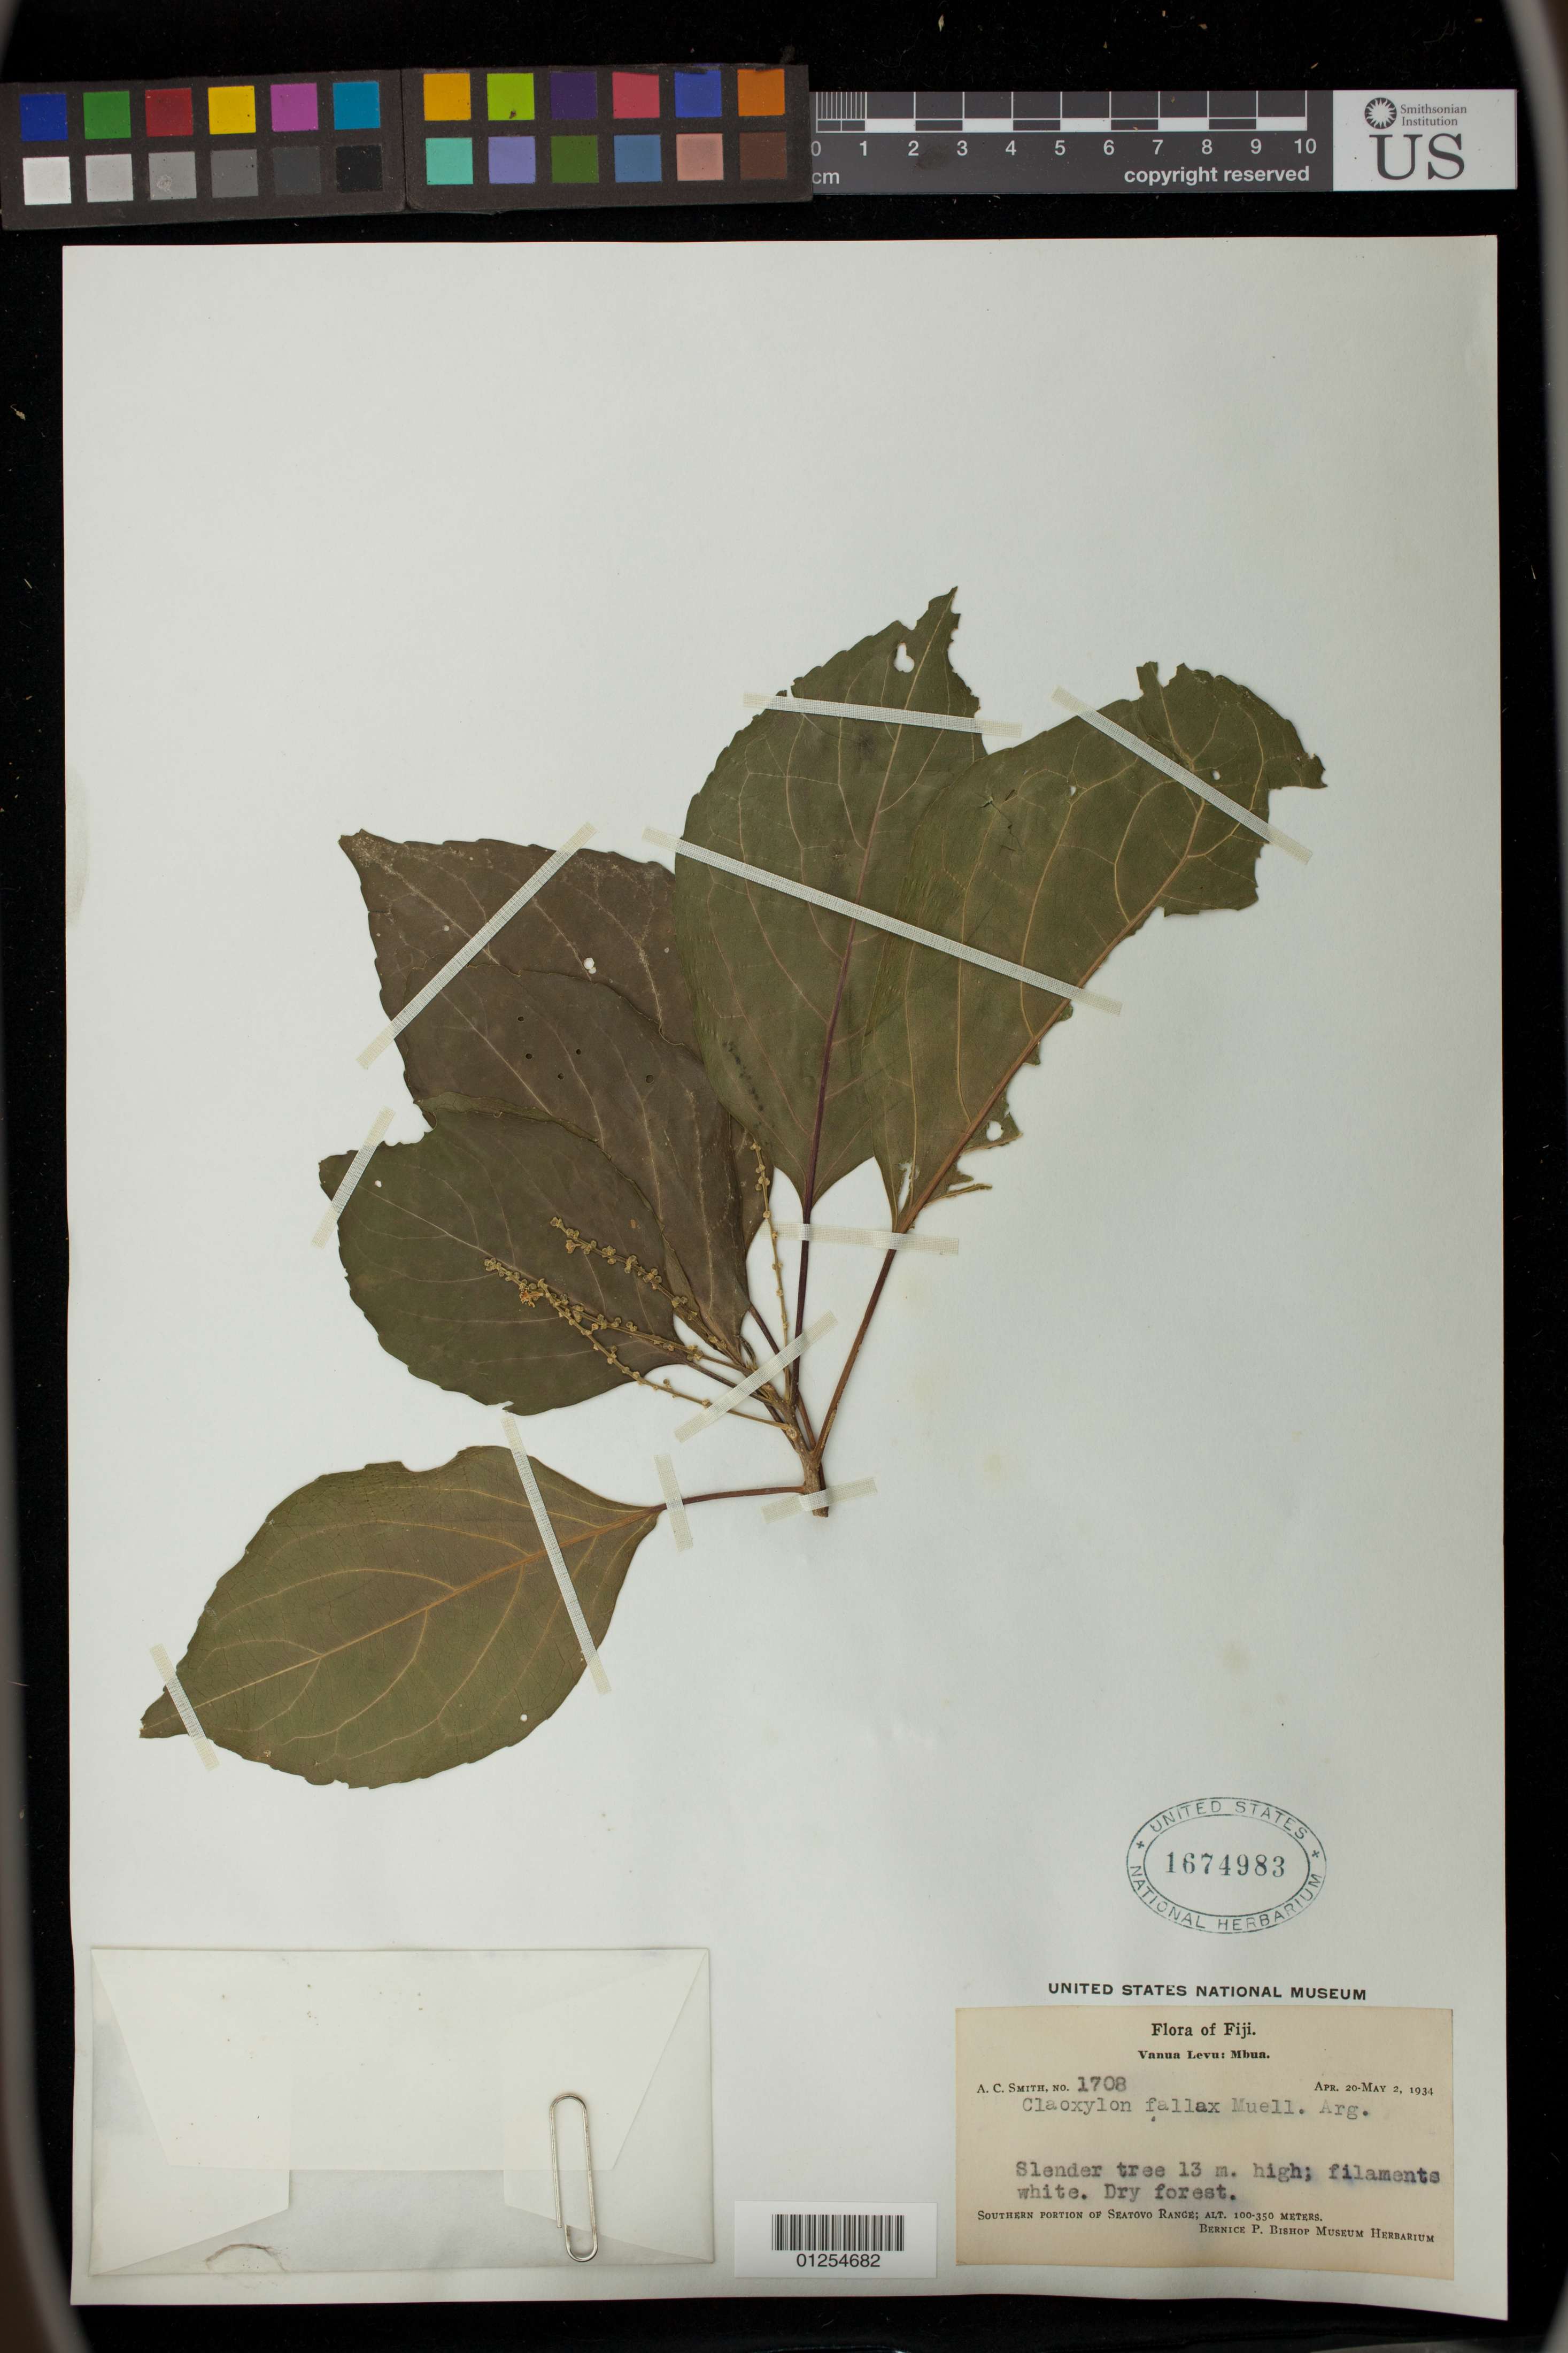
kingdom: Plantae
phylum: Tracheophyta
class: Magnoliopsida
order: Malpighiales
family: Euphorbiaceae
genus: Claoxylon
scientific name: Claoxylon fallax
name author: Müll. Arg.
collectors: A. C. Smith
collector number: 1708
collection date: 1934-04-20/1934-05-02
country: Fiji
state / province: Northern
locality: Vanua Levu: Mbua. Southern portion of Seatovo Range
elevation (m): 100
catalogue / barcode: US 1674983